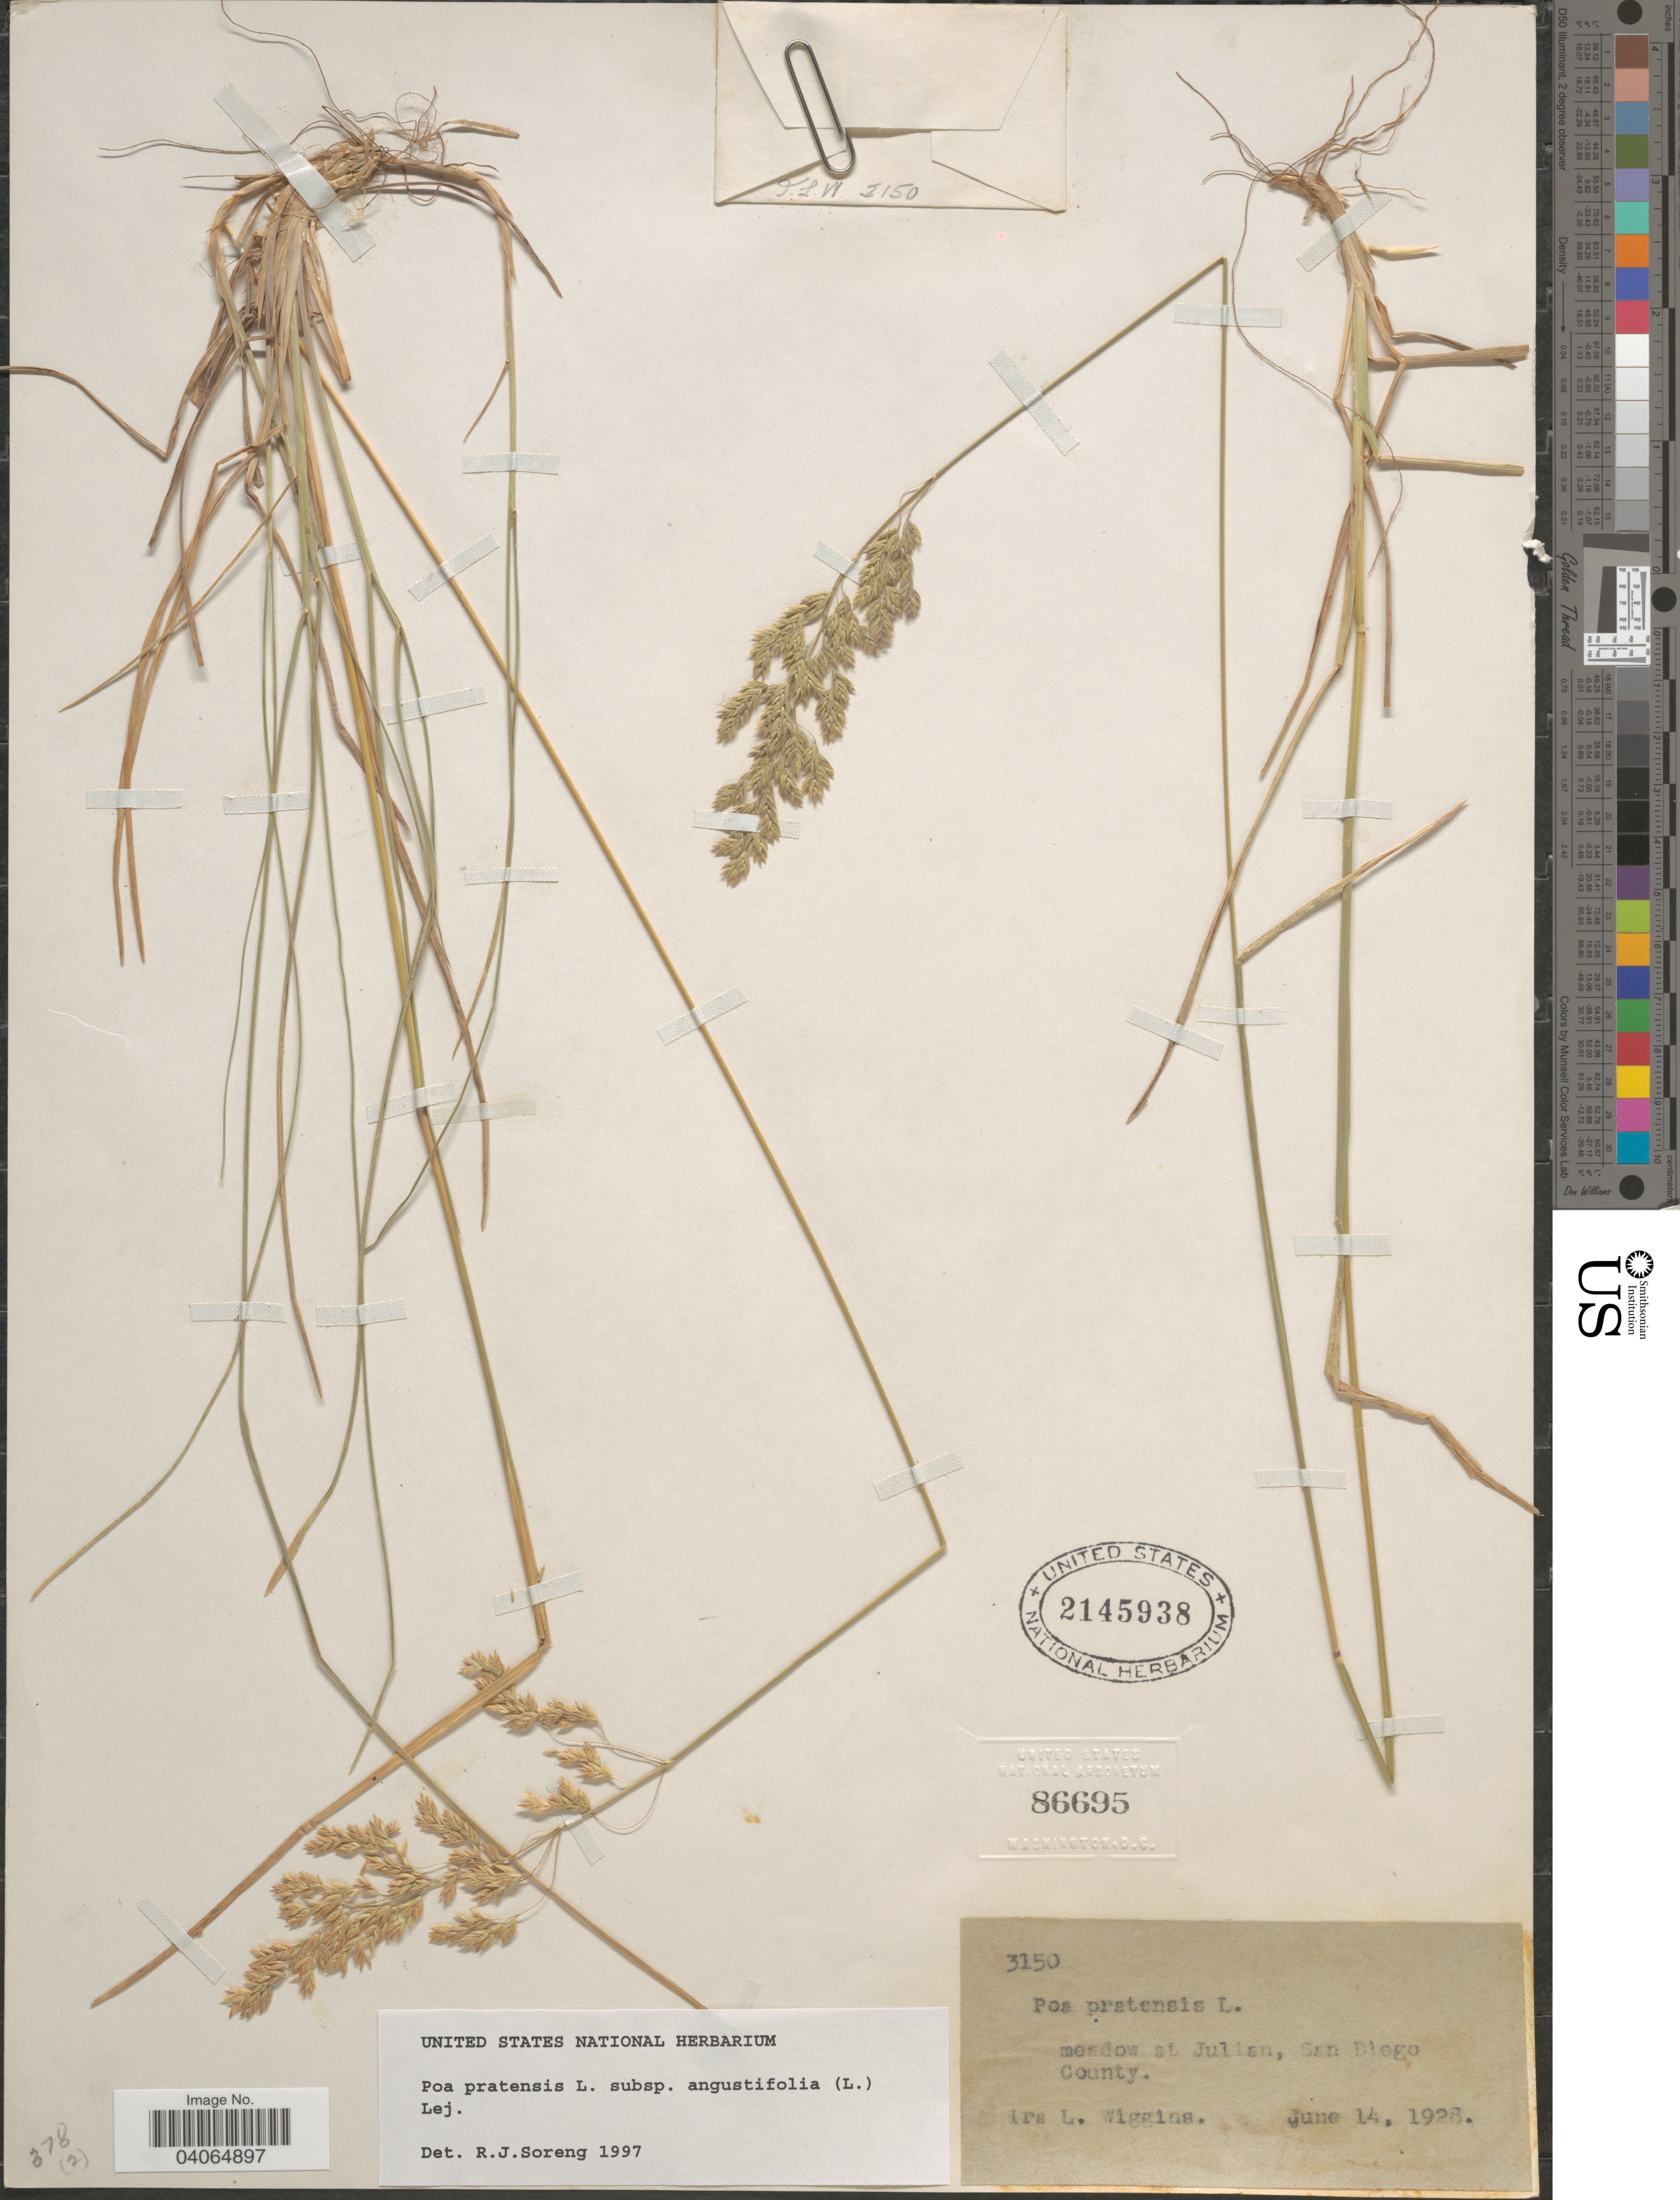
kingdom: Plantae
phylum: Tracheophyta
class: Liliopsida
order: Poales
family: Poaceae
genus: Poa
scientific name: Poa pratensis subsp. angustifolia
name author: (L.) Lej.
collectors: I. L. Wiggins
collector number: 3150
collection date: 1928-06-14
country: United States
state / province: California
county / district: San Diego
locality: Meadow at Julian, San Diego County.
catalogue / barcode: US 2145938